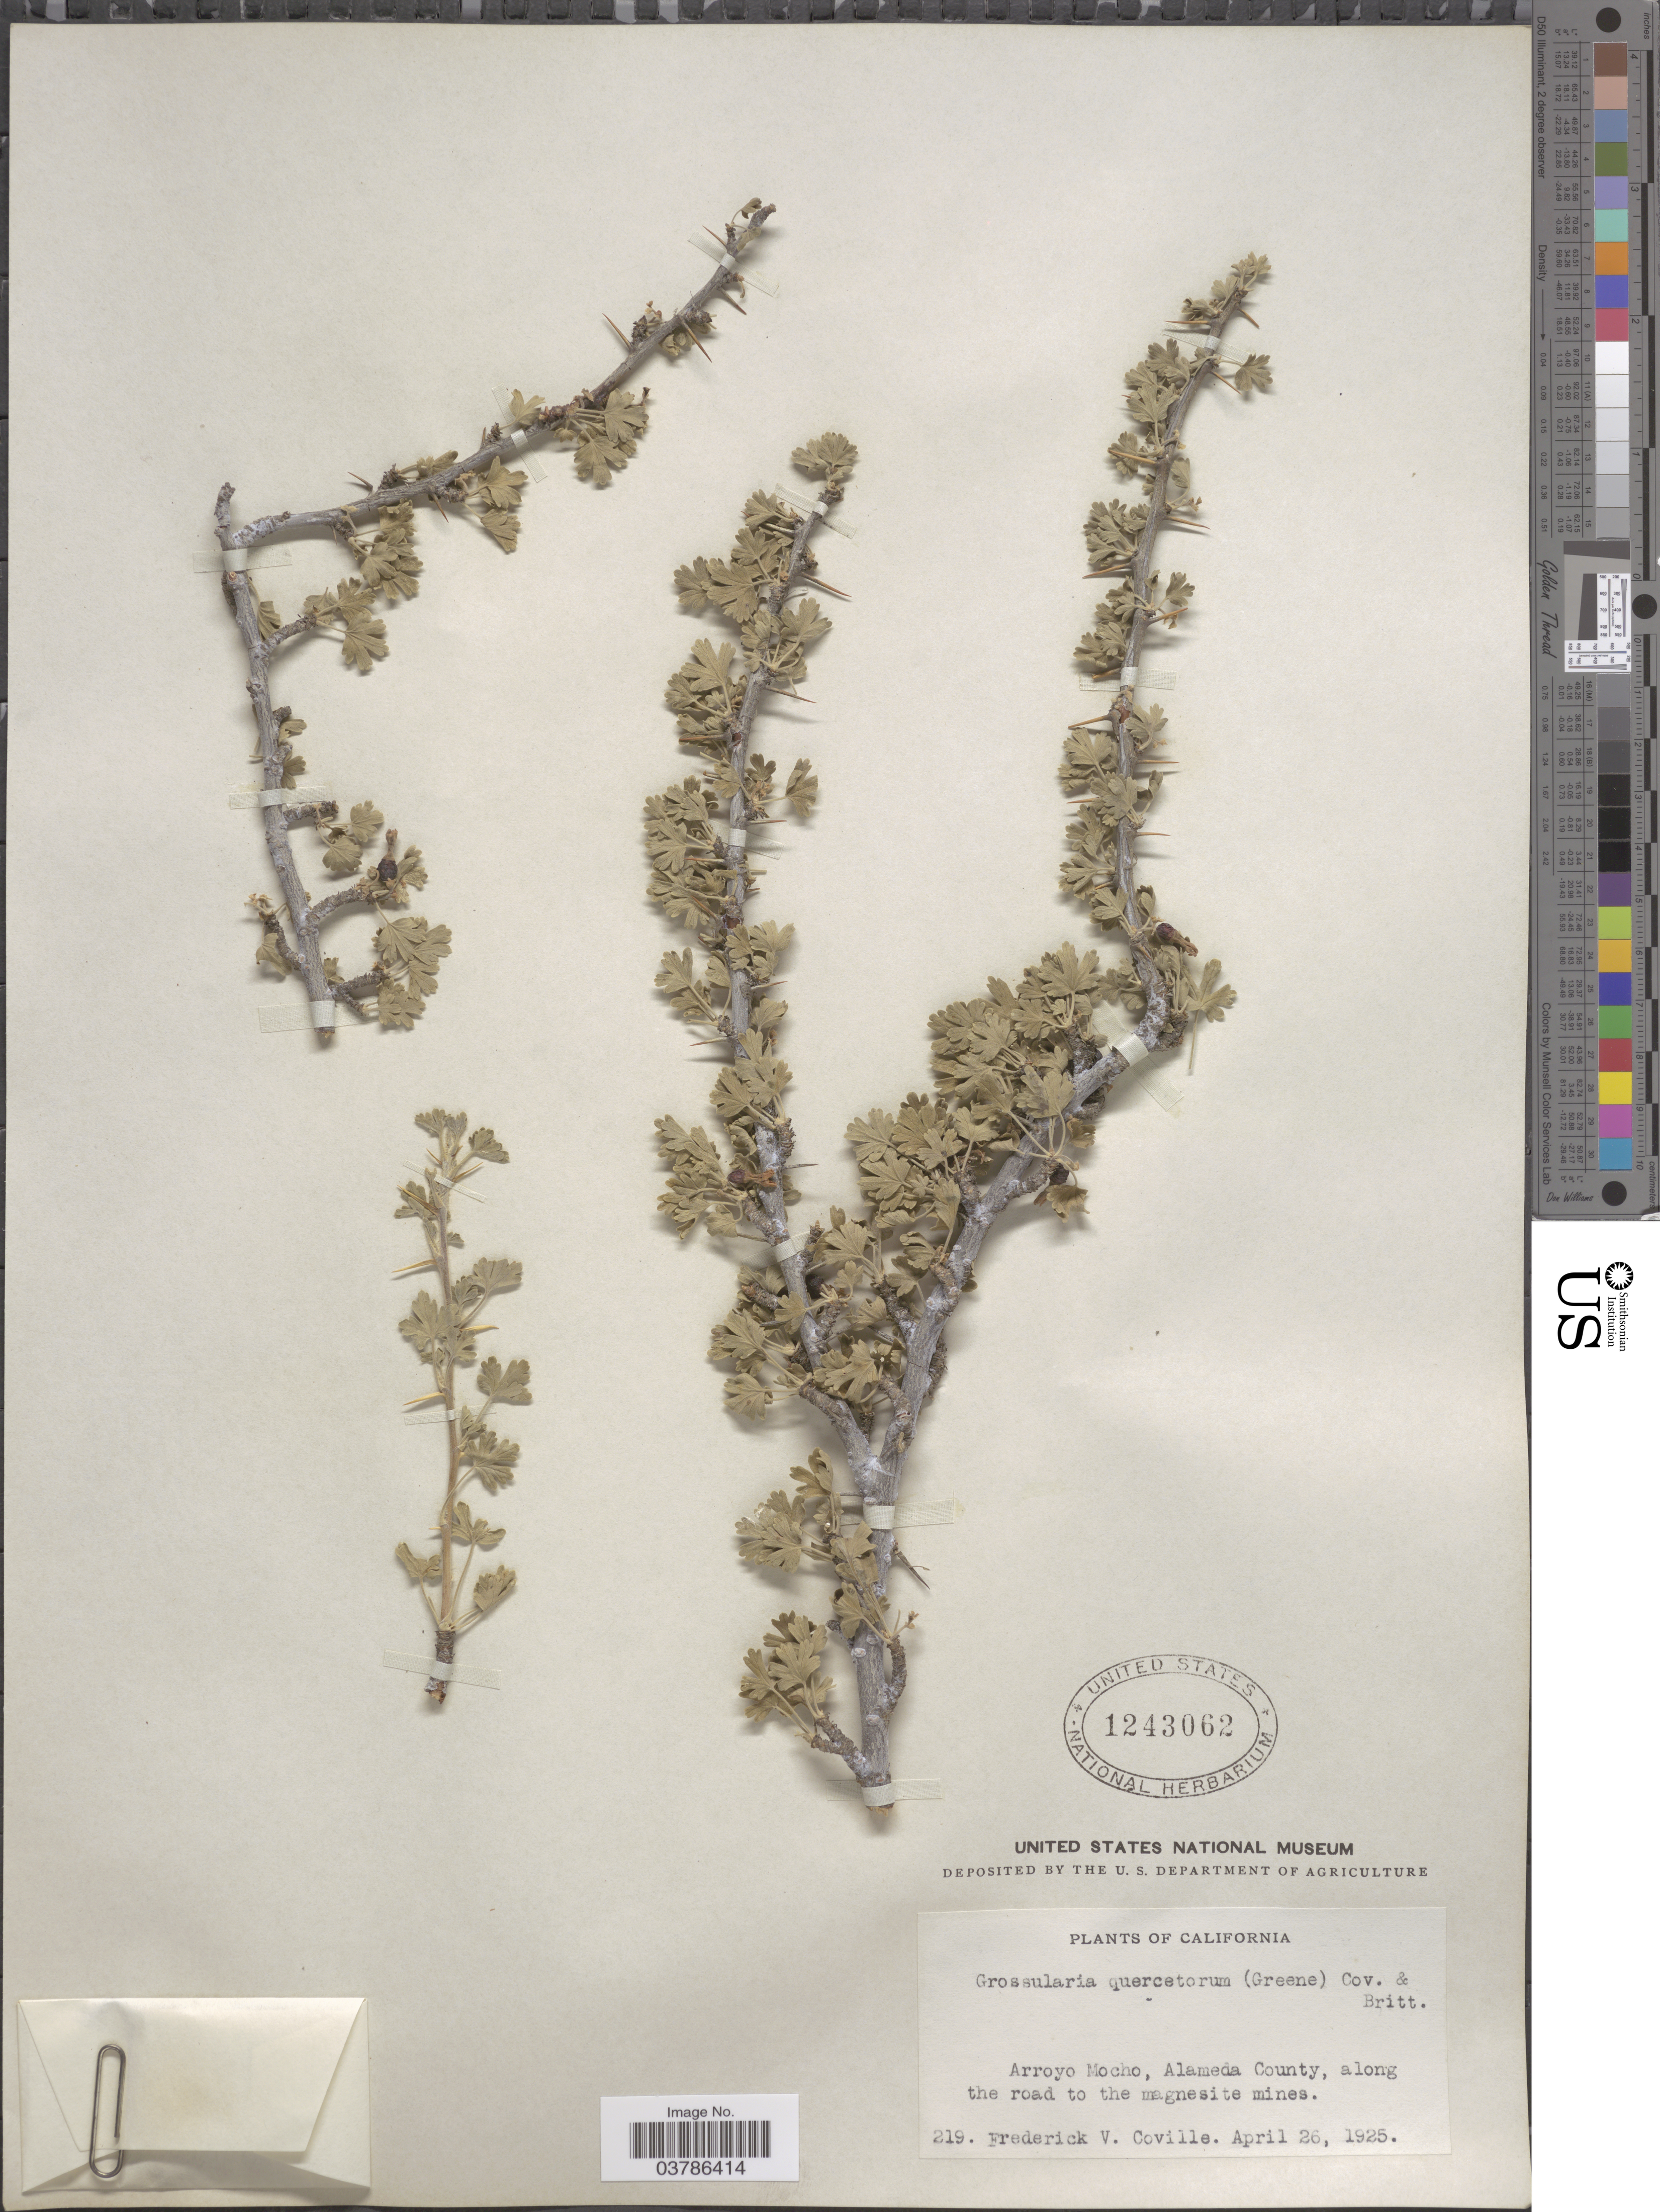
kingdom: Plantae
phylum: Tracheophyta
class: Magnoliopsida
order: Saxifragales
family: Grossulariaceae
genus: Ribes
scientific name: Ribes quercetorum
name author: Greene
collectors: F. V. Coville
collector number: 219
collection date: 1925-04-26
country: United States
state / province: California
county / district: Alameda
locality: Arroyo Mocho, Alameda County, along the road to the magnesite mines.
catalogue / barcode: US 1243062